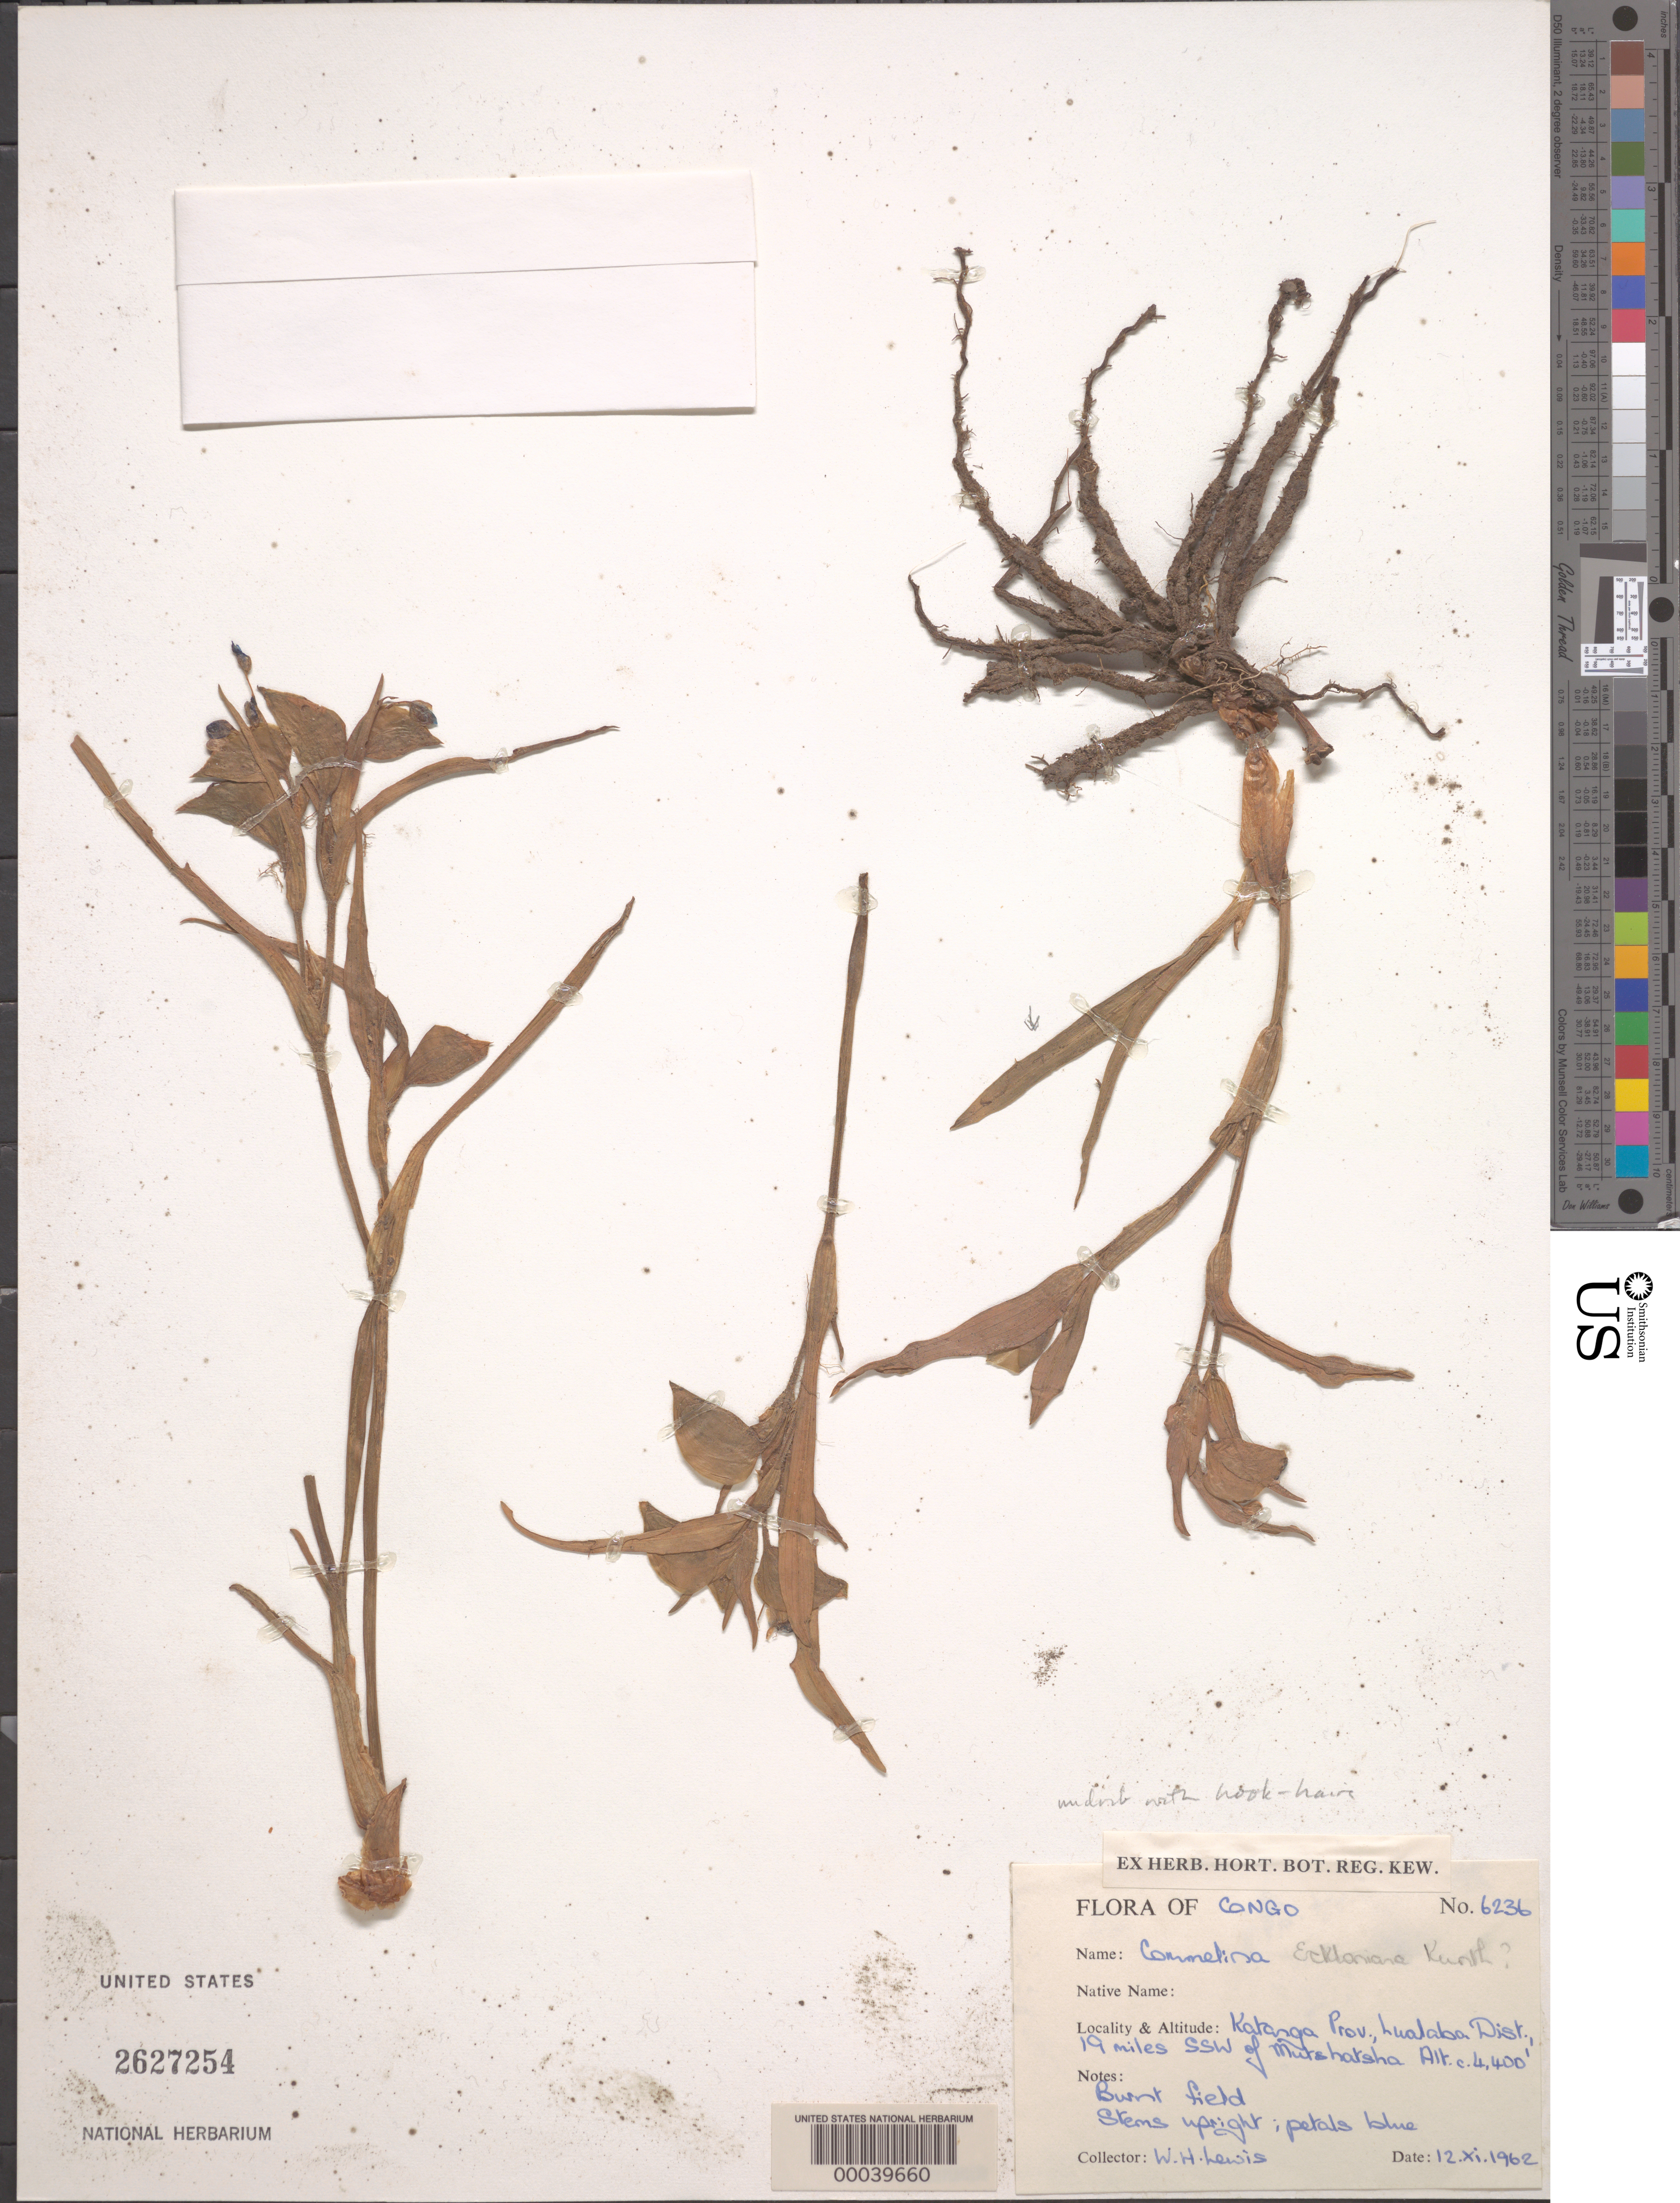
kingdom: Plantae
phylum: Tracheophyta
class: Liliopsida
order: Commelinales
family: Commelinaceae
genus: Commelina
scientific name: Commelina echinosperma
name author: K. Schum.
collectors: W. H. Lewis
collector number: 6236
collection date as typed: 12 Nov 1962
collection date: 1962-11-12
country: Congo, Democratic Republic of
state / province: Lualaba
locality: Laglaba Dist., SSW of Mutshatsha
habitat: Burnt field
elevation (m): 1342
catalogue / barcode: US 2627254